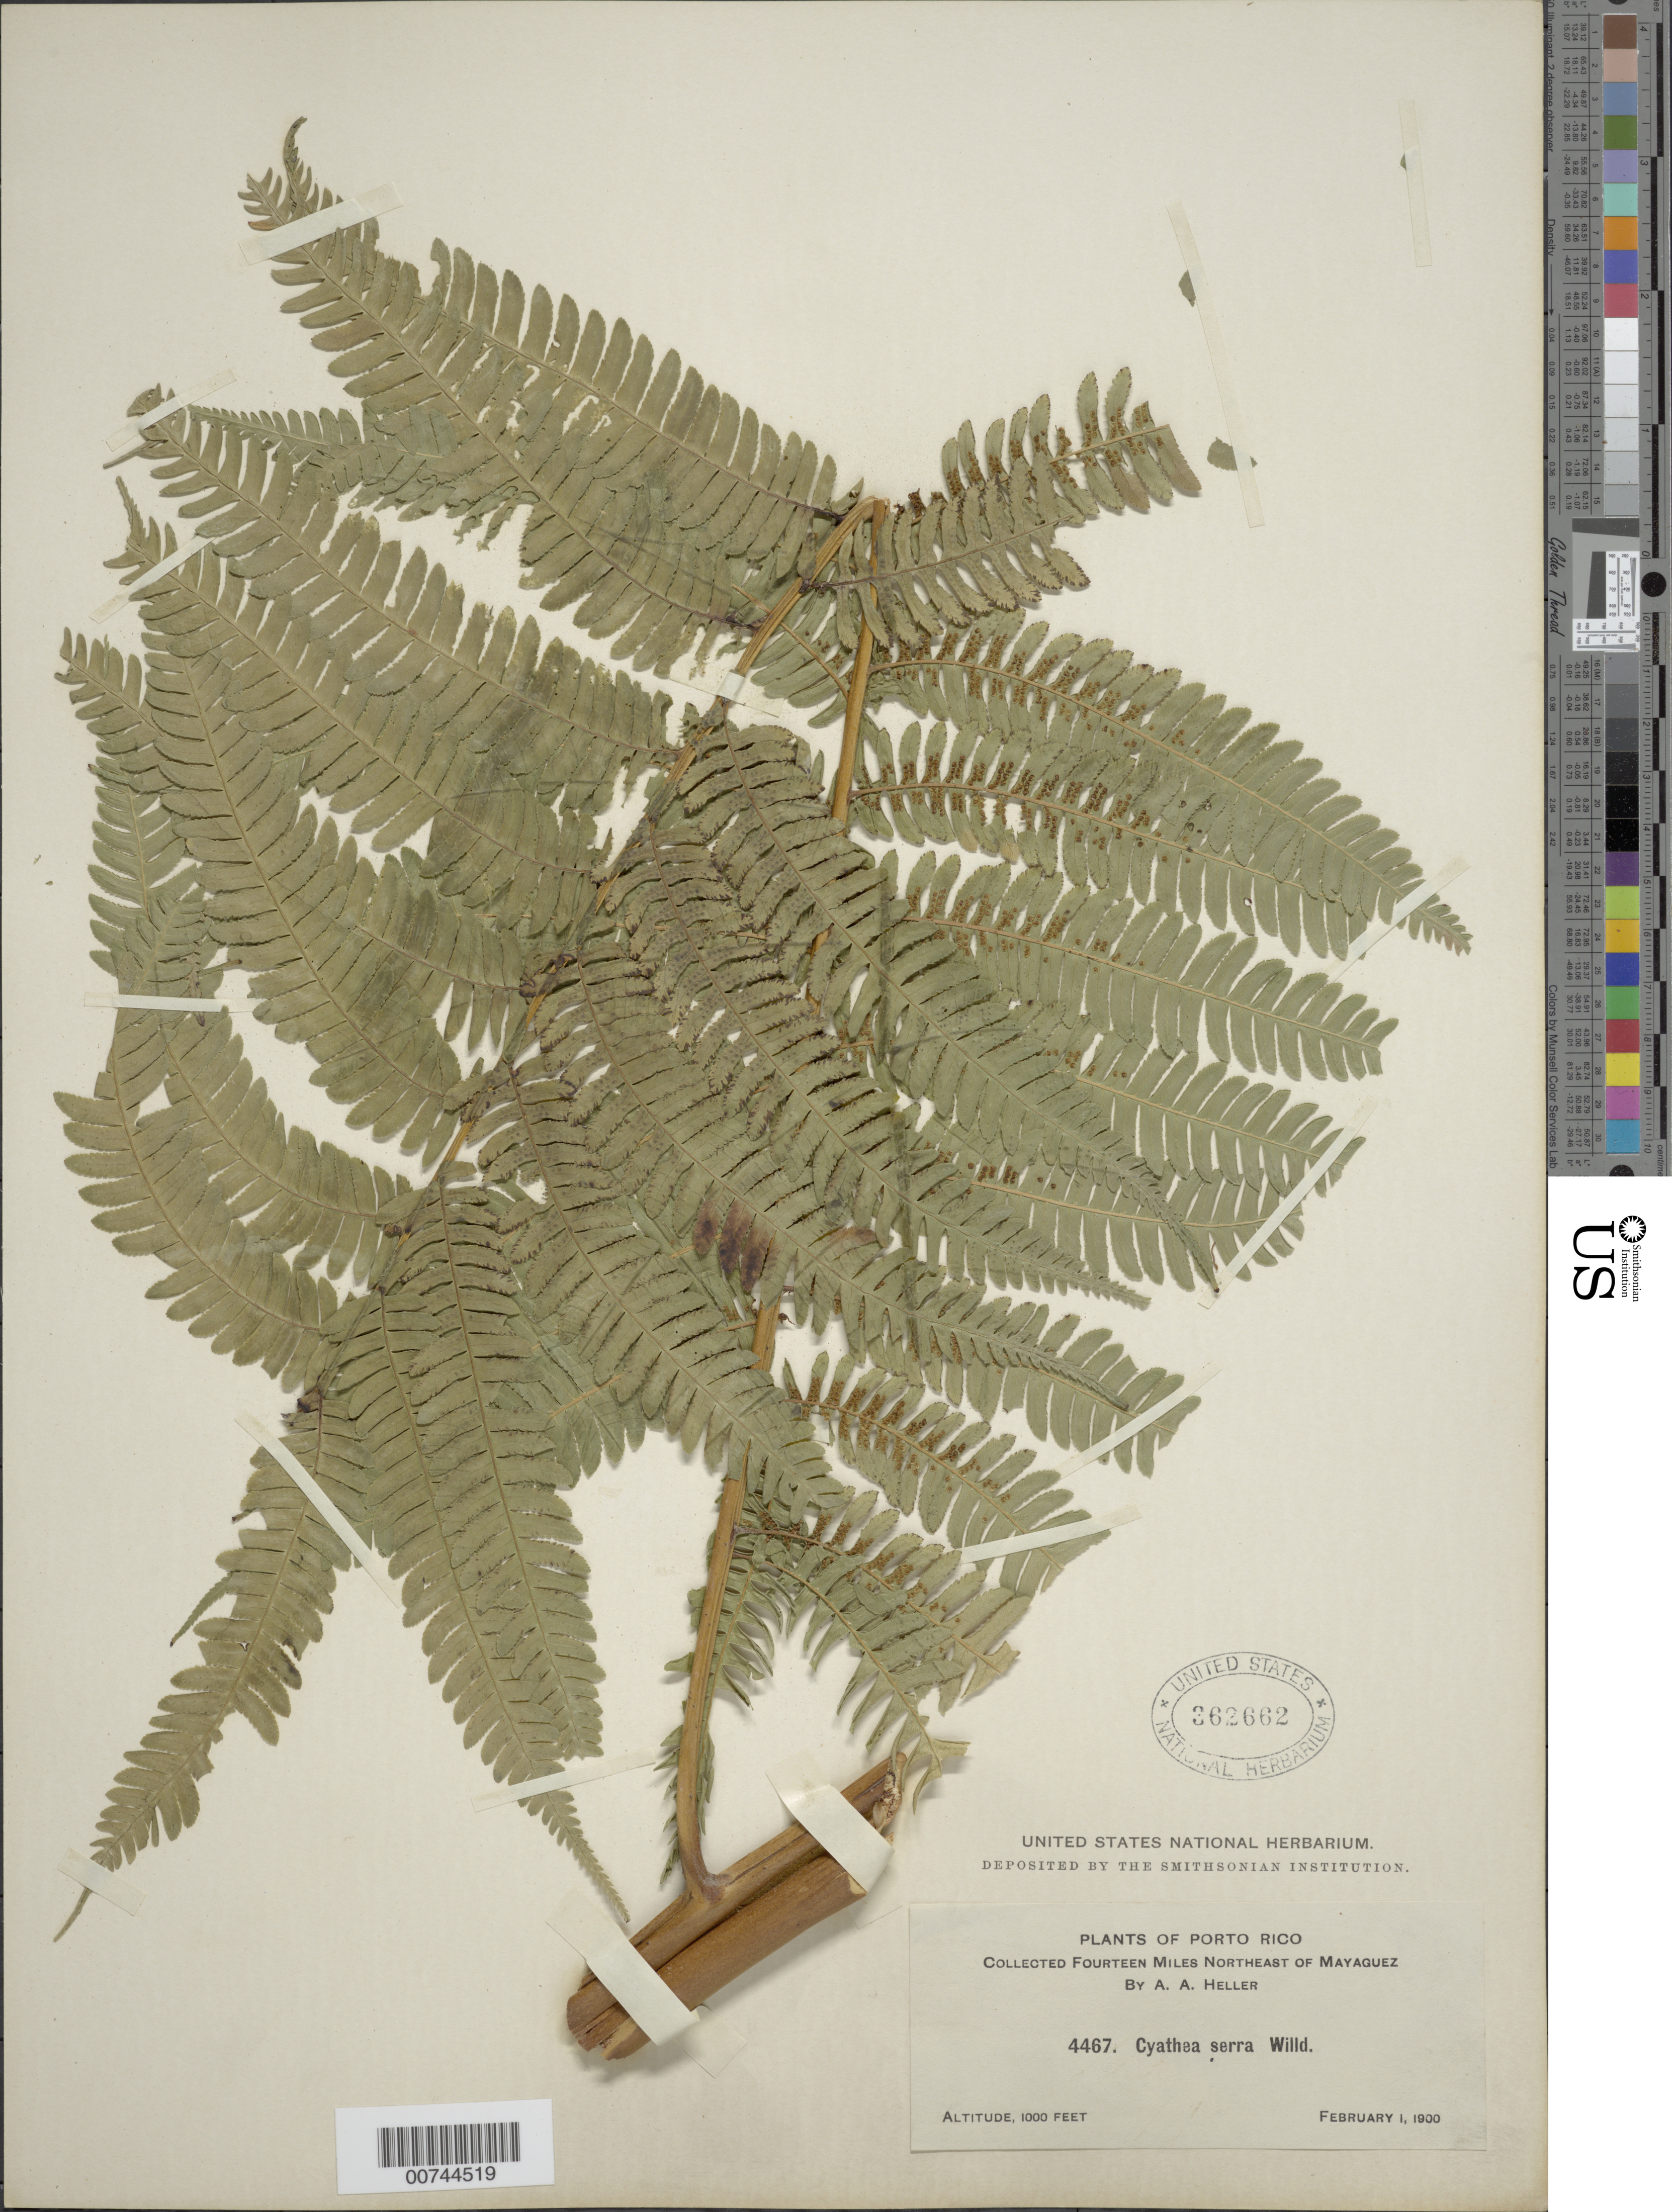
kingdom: Plantae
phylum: Tracheophyta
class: Polypodiopsida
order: Cyatheales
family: Cyatheaceae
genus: Cyathea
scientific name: Cyathea arborea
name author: (L.) Sm.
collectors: A. A. Heller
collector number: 4467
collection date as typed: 01 Feb 1900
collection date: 1900-02-01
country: Puerto Rico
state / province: Mayagüez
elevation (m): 305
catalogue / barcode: US 362662